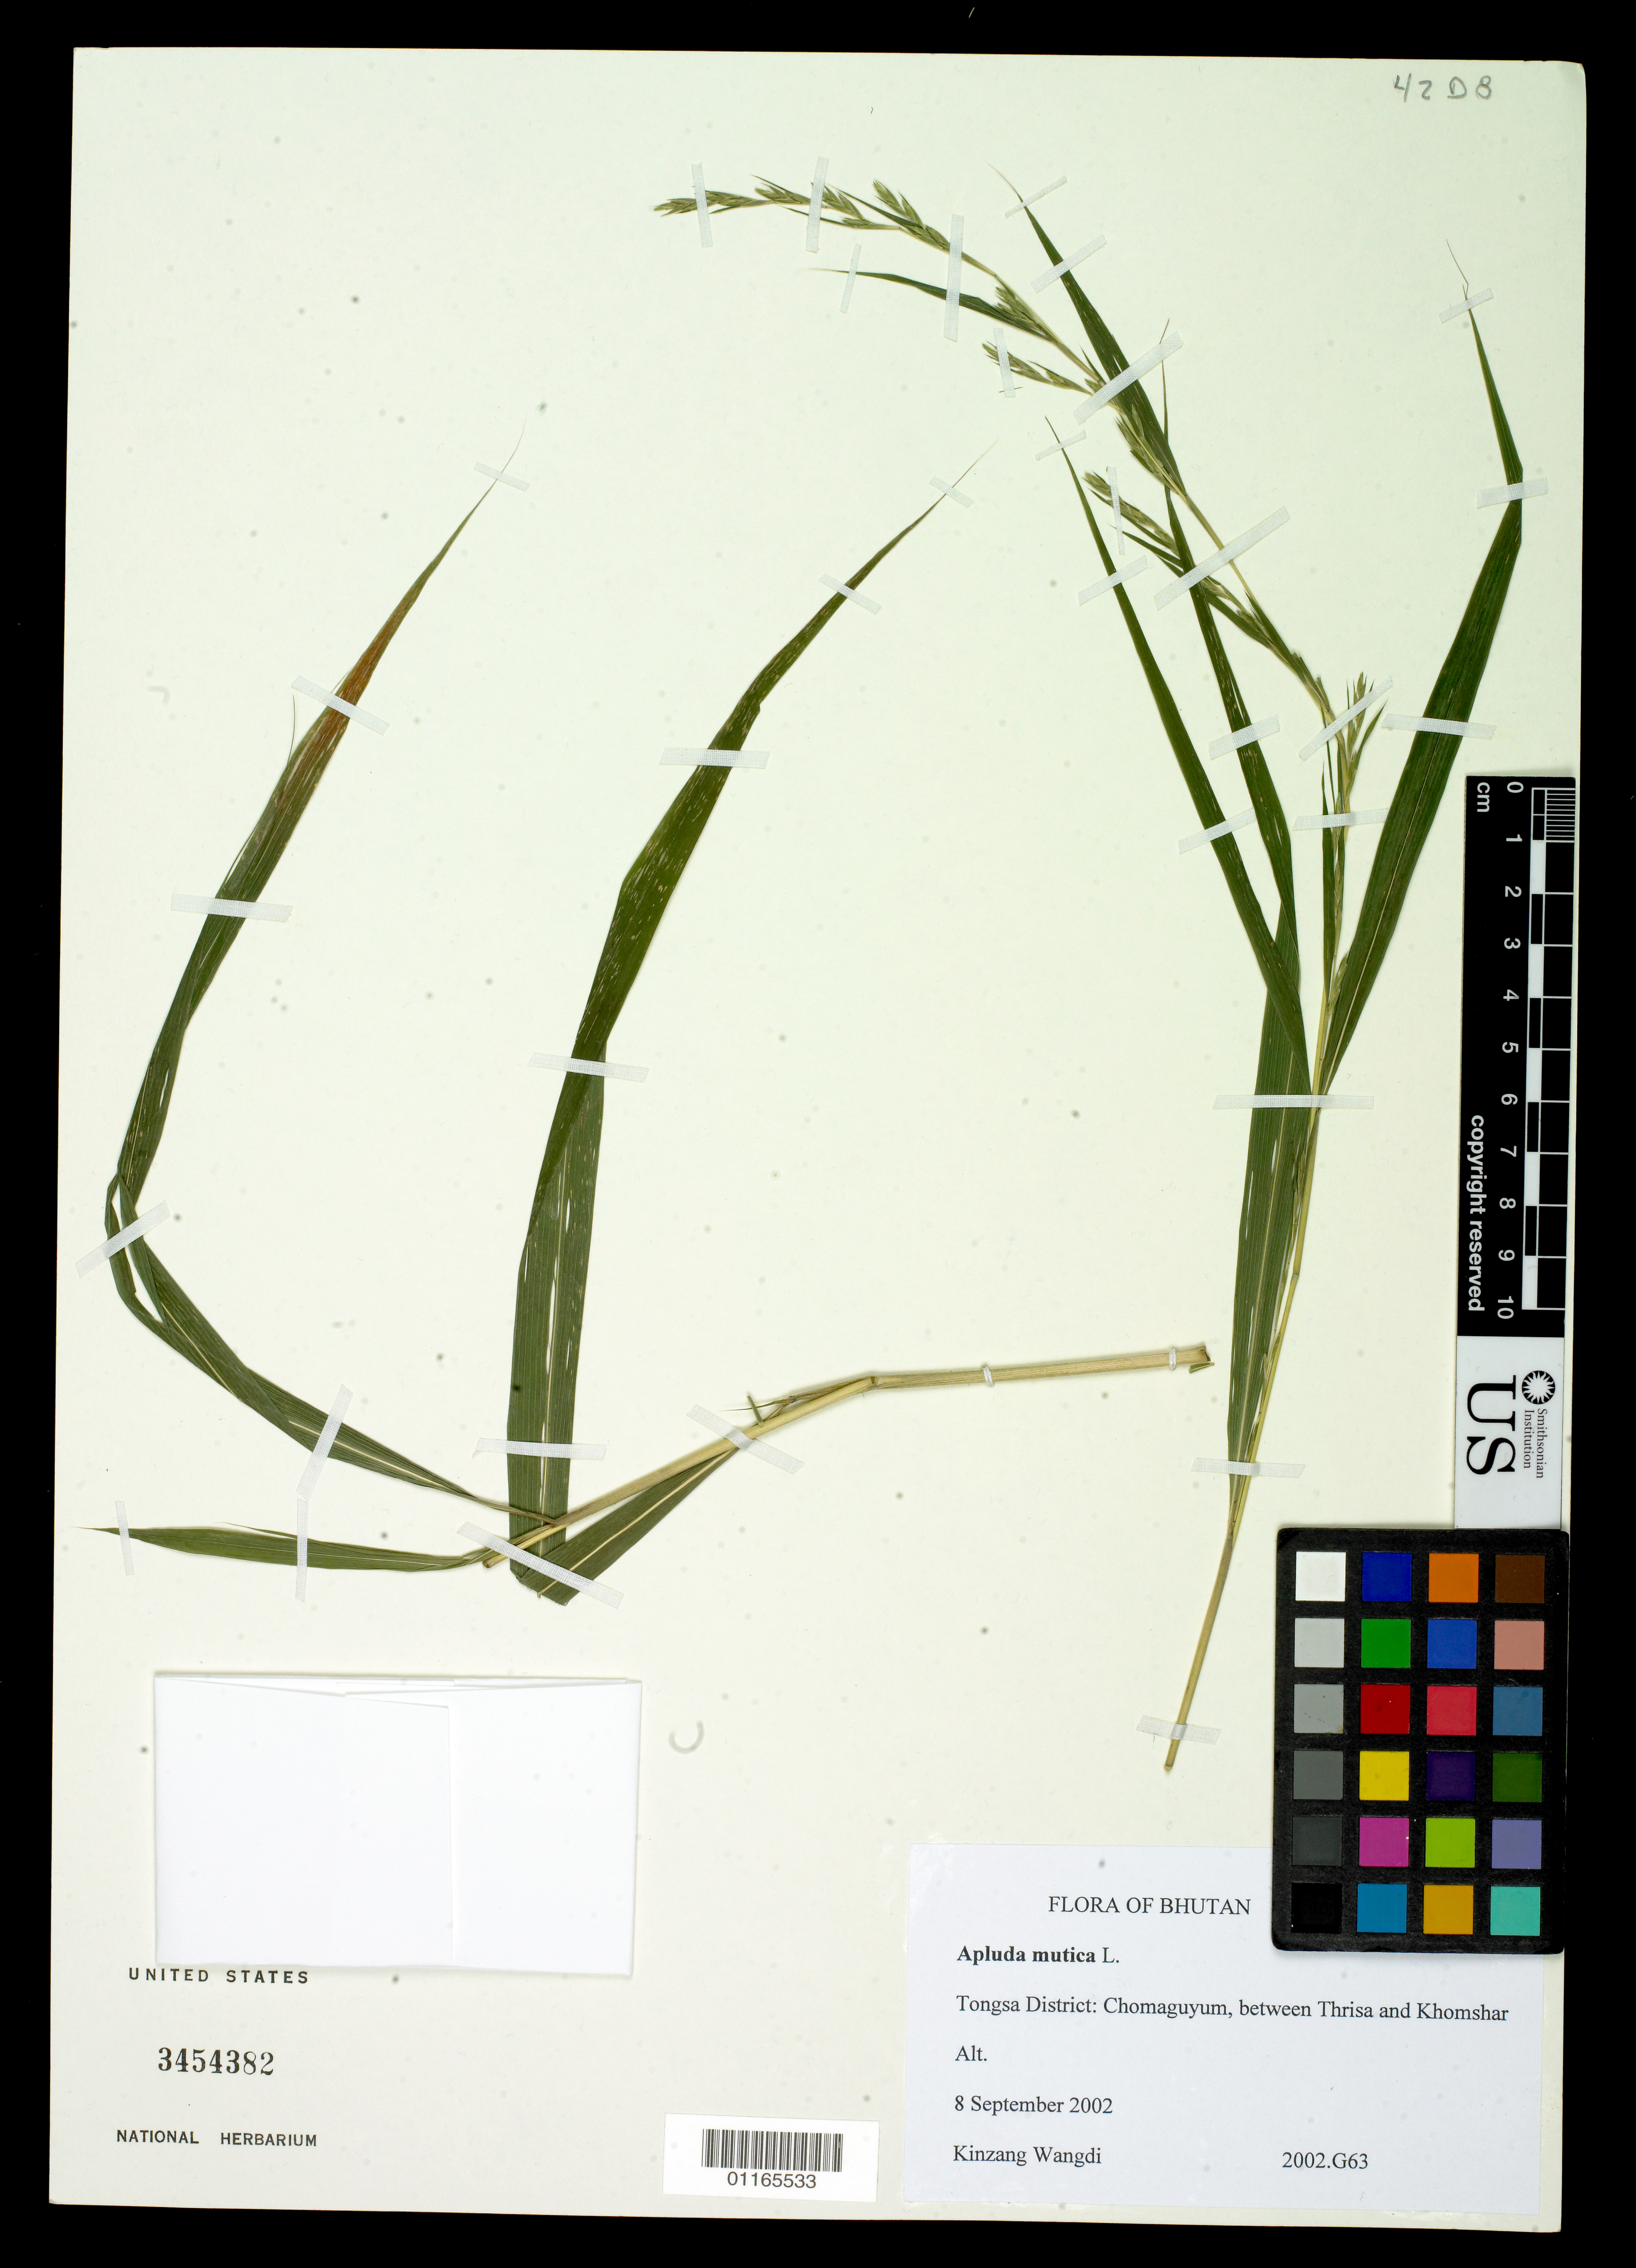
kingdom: Plantae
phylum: Tracheophyta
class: Liliopsida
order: Poales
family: Poaceae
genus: Apluda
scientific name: Apluda mutica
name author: L.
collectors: K. Wangdi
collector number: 2002.G63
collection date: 2002-09-08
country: Bhutan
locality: Tongsa District: Chomaguyum, between Thrisa and Khomshar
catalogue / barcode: US 3454382